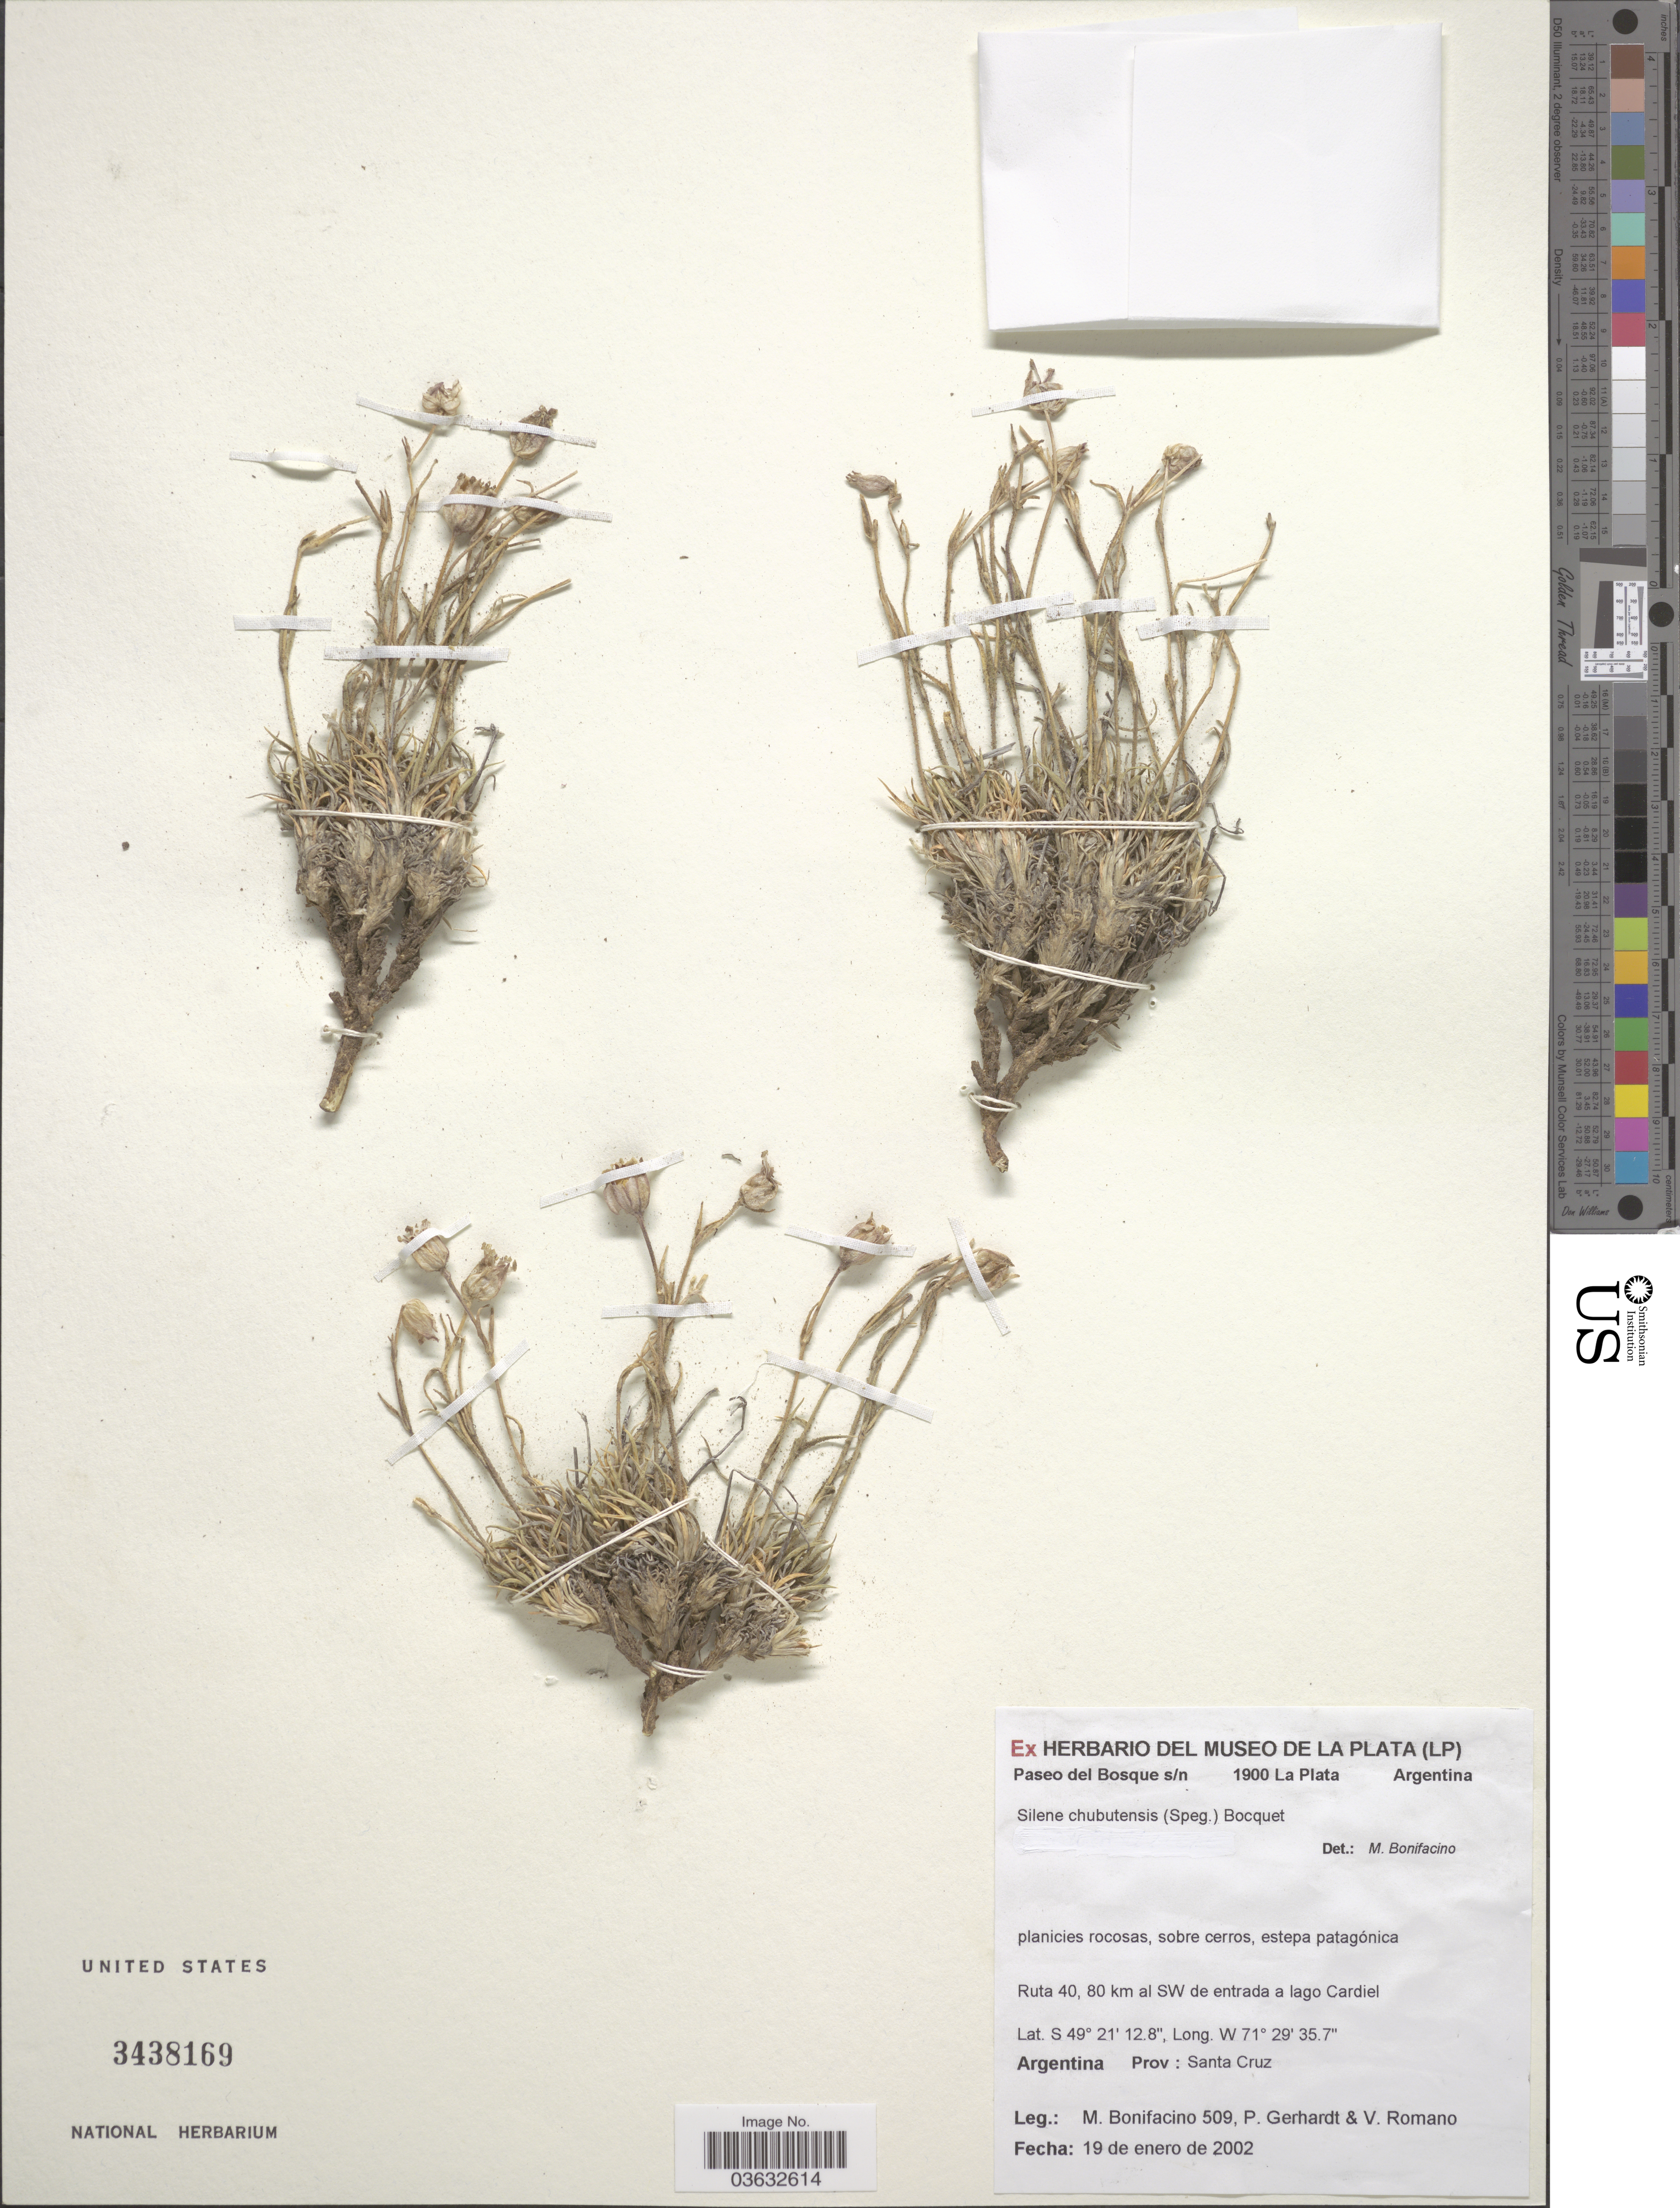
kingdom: Plantae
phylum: Tracheophyta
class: Magnoliopsida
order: Caryophyllales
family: Caryophyllaceae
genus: Silene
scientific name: Silene chubutensis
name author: Bocquet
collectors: M. Bonifacino, P. Gerhardt & V. Romano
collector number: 0509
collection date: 2002-01-19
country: Argentina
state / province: Santa Cruz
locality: Ruta 40, 80 km al SW de entrada a lago Cardiel.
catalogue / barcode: US 3438169